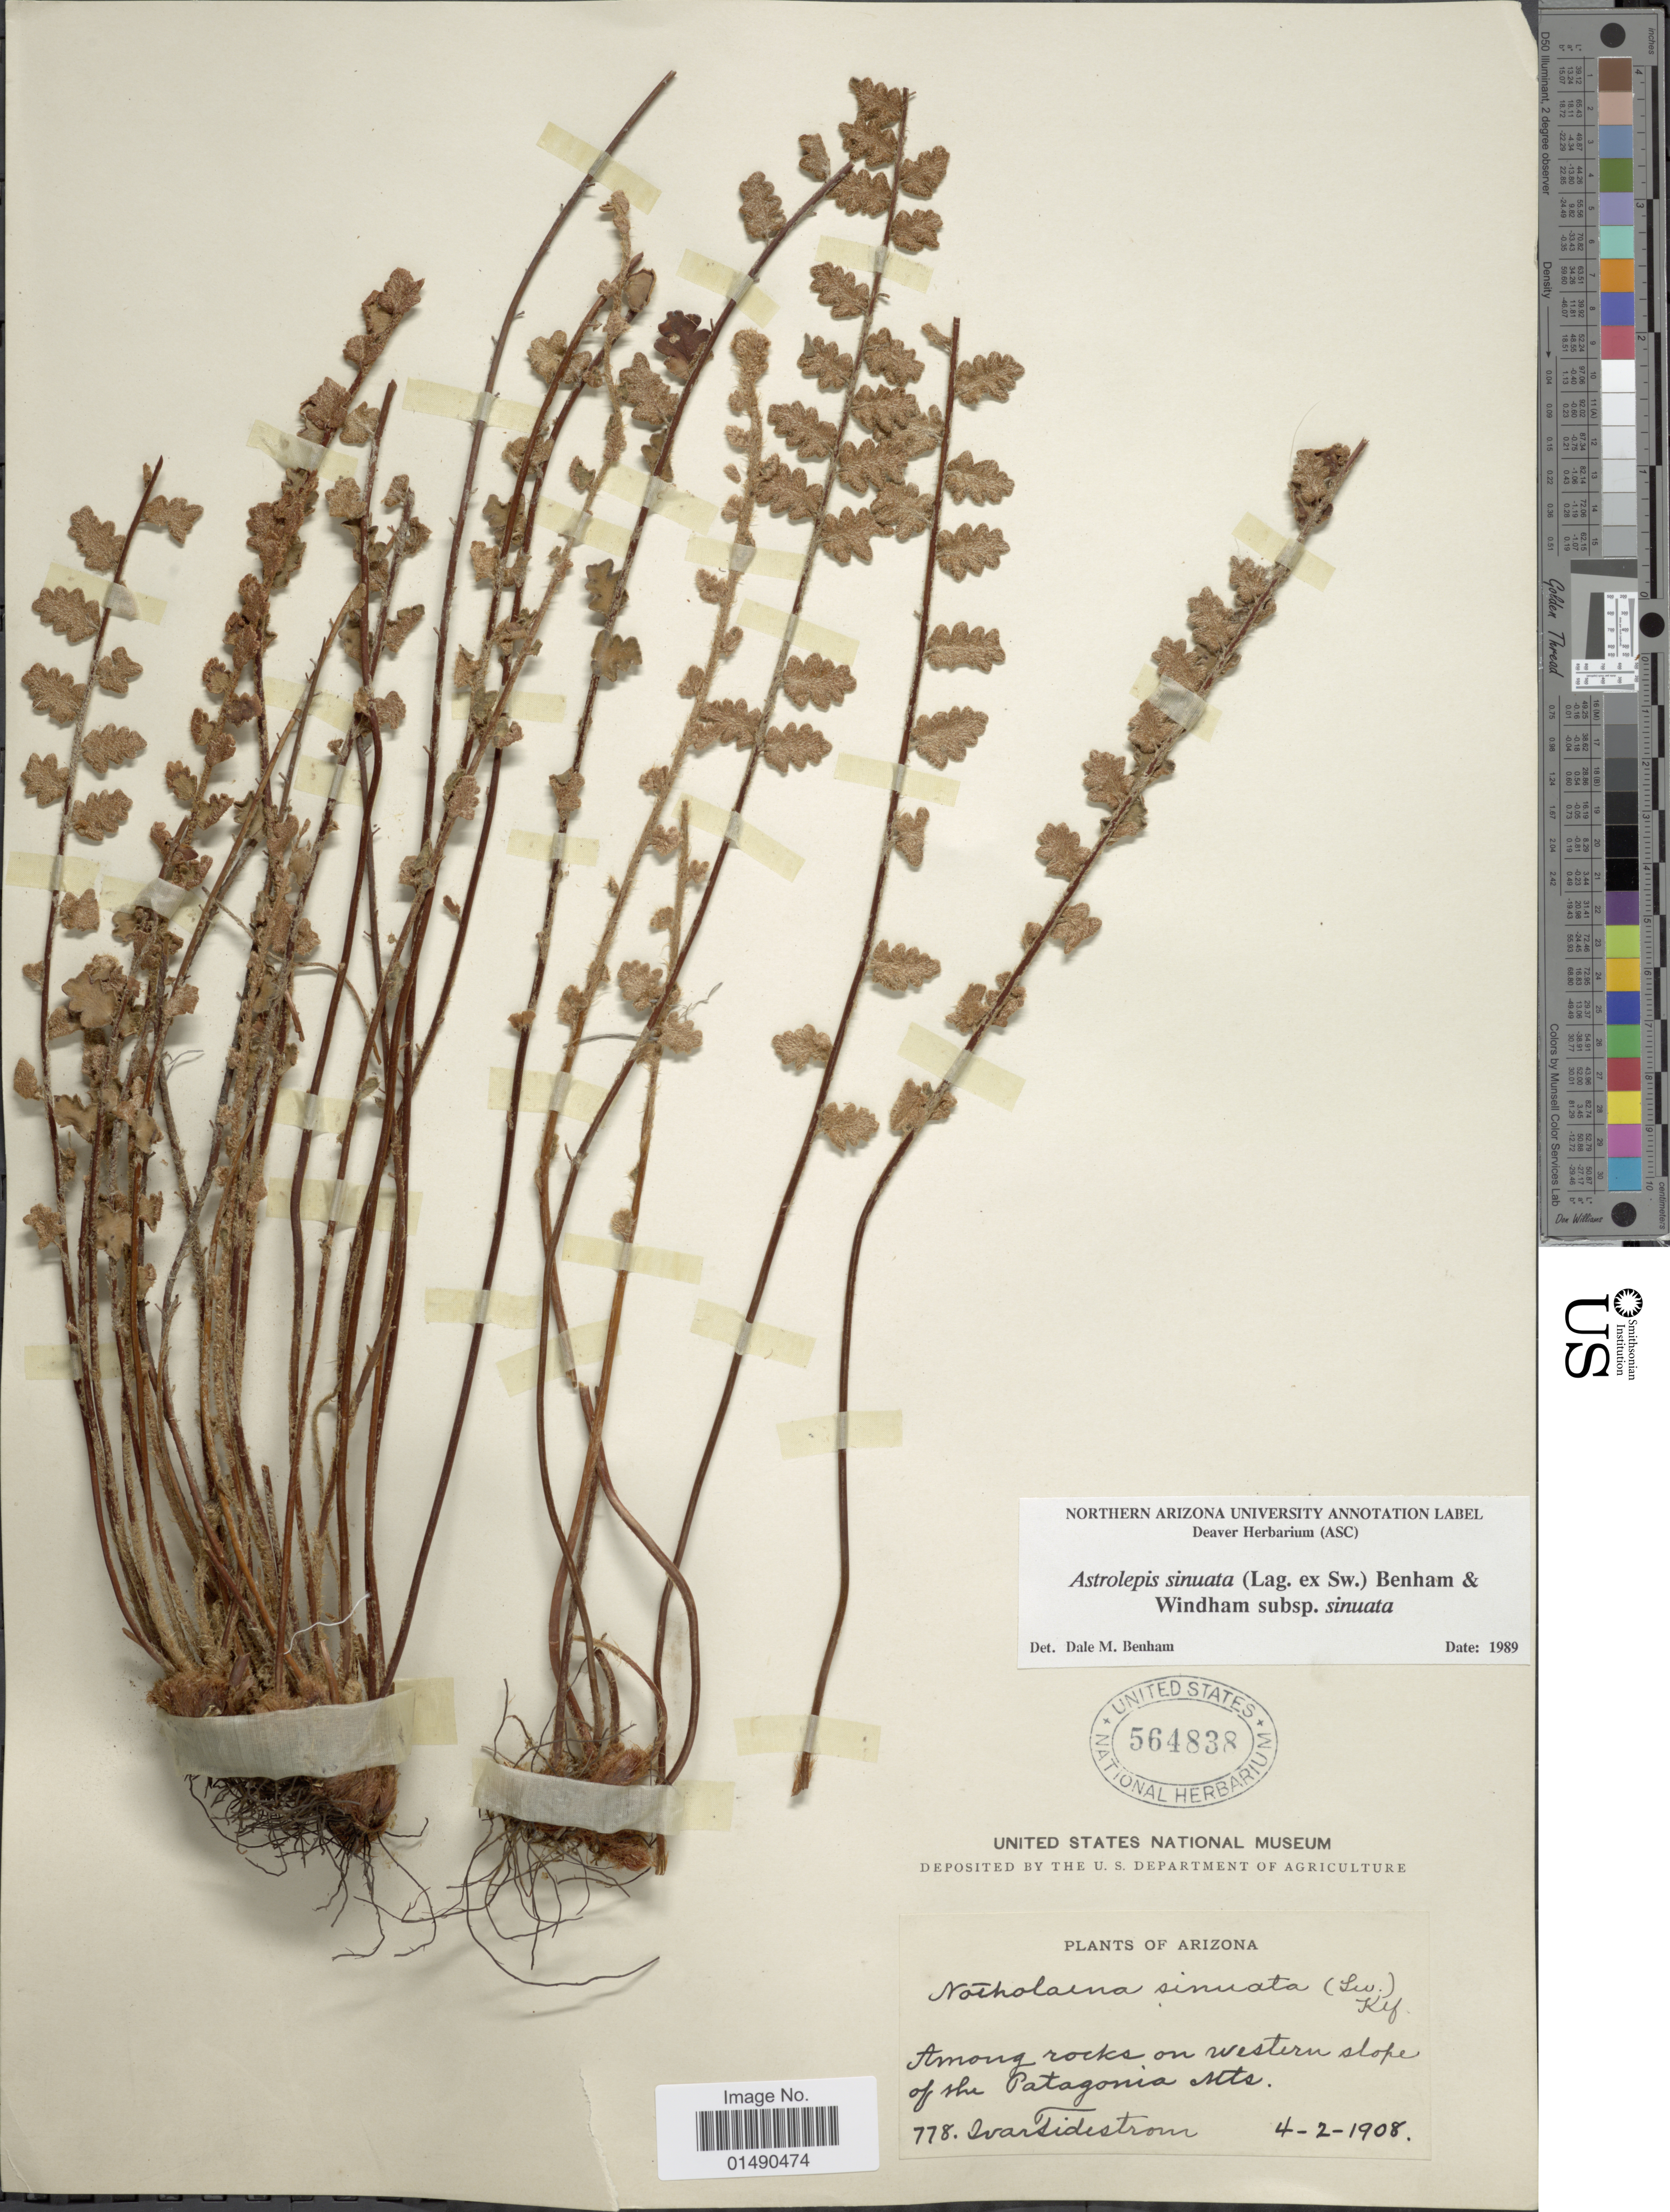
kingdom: Plantae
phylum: Tracheophyta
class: Polypodiopsida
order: Polypodiales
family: Pteridaceae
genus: Astrolepis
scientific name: Astrolepis sinuata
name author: (Lag. ex Sw.) D.M. Benham & Windham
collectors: I. F. Tidestrom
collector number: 778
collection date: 1908-04-02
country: United States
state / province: Arizona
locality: Among rocks on western slope of the Patagonia Mts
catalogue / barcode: US 564838